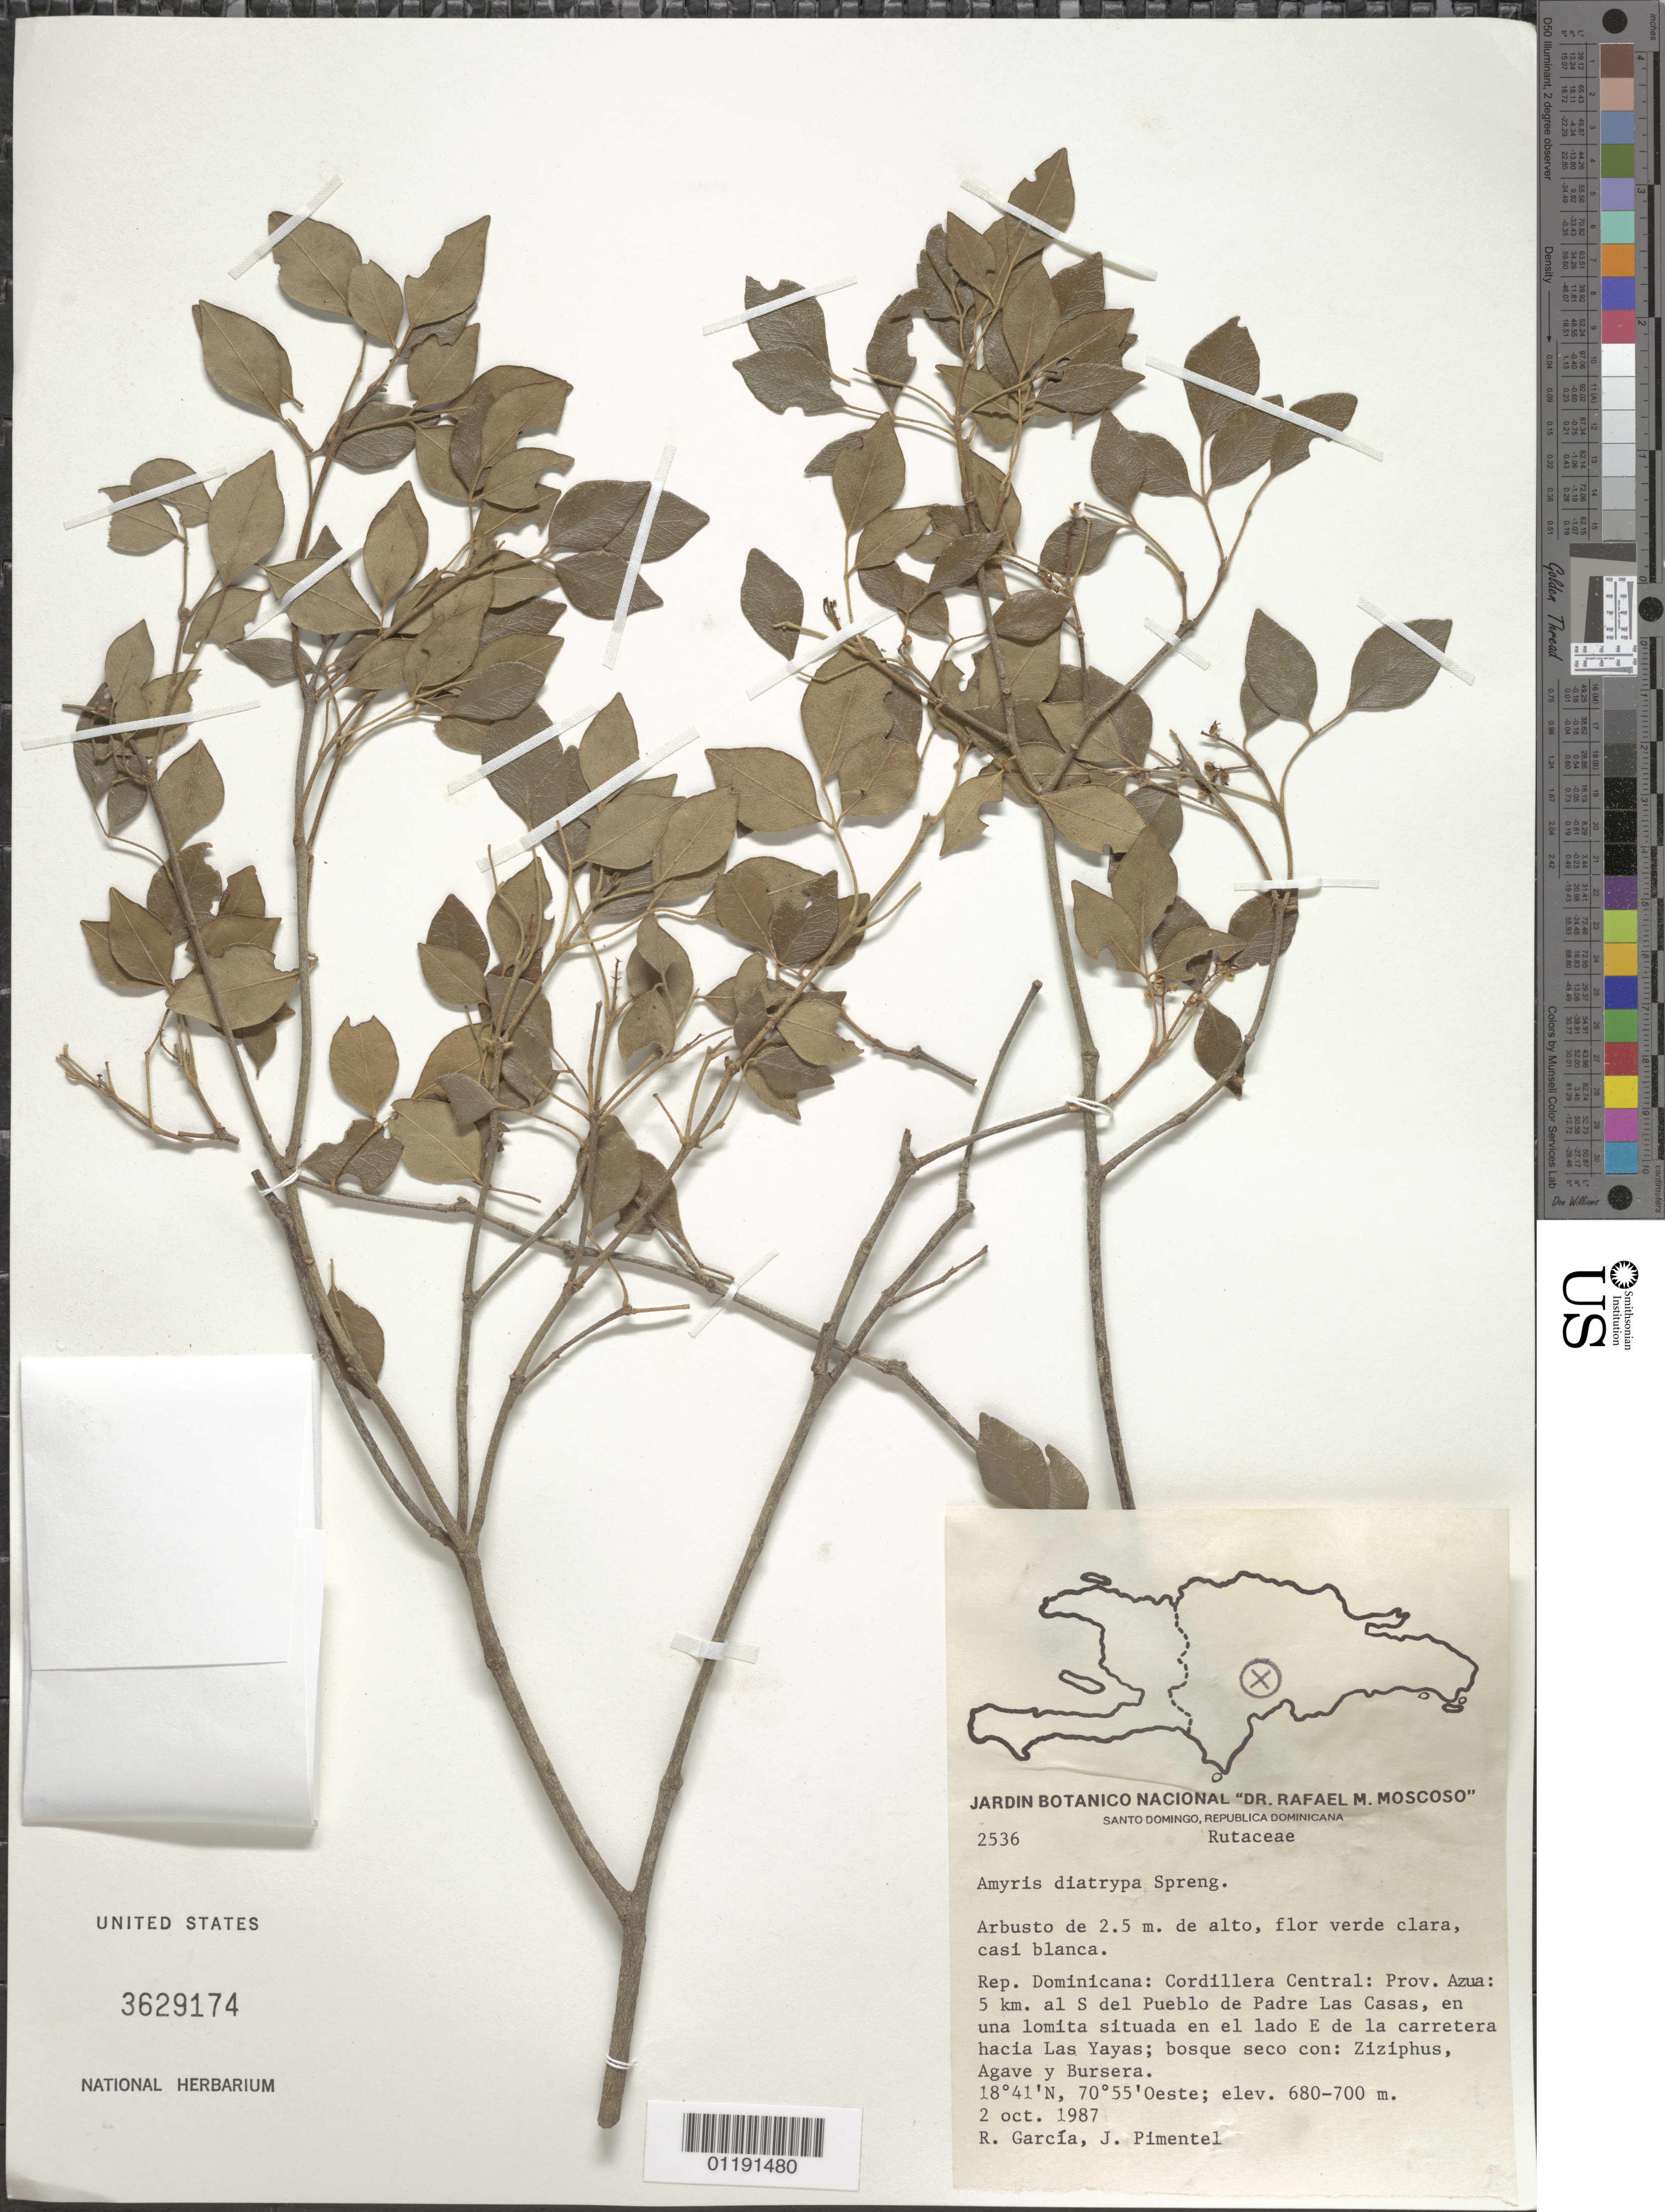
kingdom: Plantae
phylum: Tracheophyta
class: Magnoliopsida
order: Sapindales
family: Rutaceae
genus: Amyris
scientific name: Amyris diatrypa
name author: Spreng.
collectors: R. G. García & J. Pimentel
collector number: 2536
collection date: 1987-10-02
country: Dominican Republic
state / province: Azua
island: Hispaniola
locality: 5 km. S of Pueblo de Padre Las Casas, on a mound situated on the E side of the road to Las Yayas.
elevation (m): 680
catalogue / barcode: US 3629174